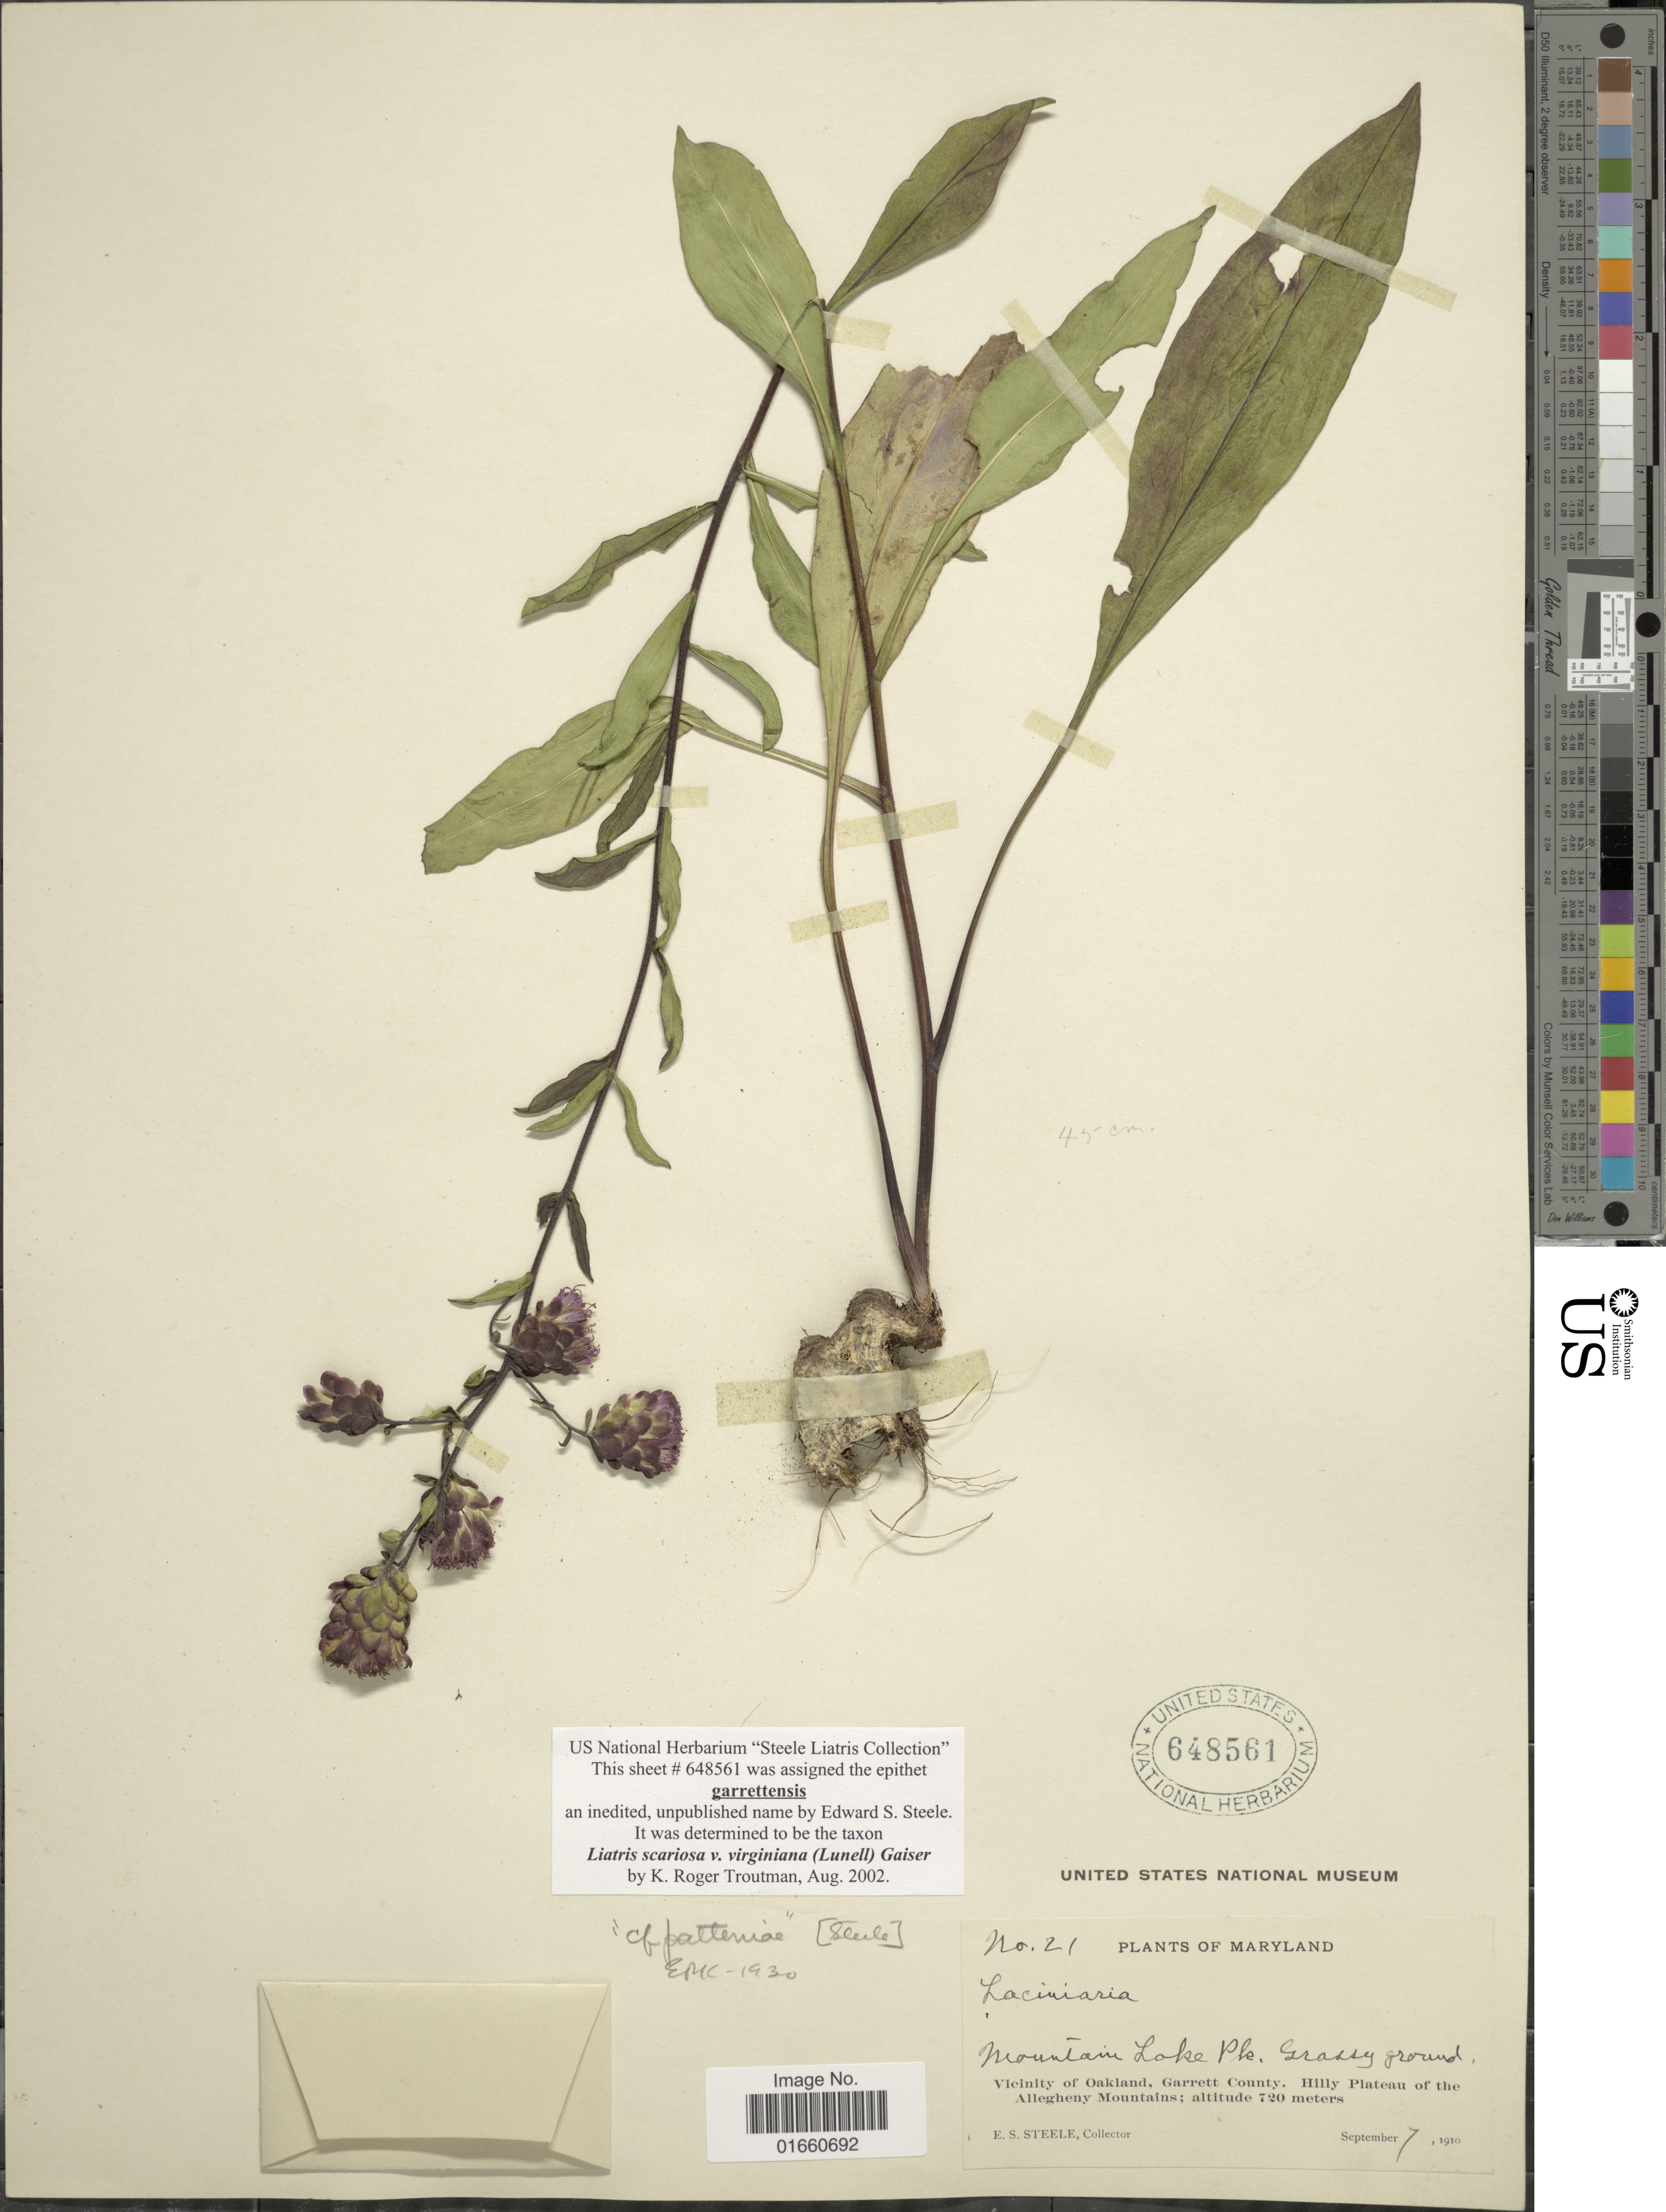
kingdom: Plantae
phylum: Tracheophyta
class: Magnoliopsida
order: Asterales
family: Asteraceae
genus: Liatris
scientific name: Liatris scariosa var. virginiana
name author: (Lunell) Gaiser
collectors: E. Steele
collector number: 21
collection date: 1910-09-07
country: United States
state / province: Maryland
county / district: Garrett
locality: Mountain Lake Pk. Grassy ground, Vicinity of Oakland, Garrett County, Hilly Plateau of the Allegheny Mountains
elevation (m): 720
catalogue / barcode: US 648561